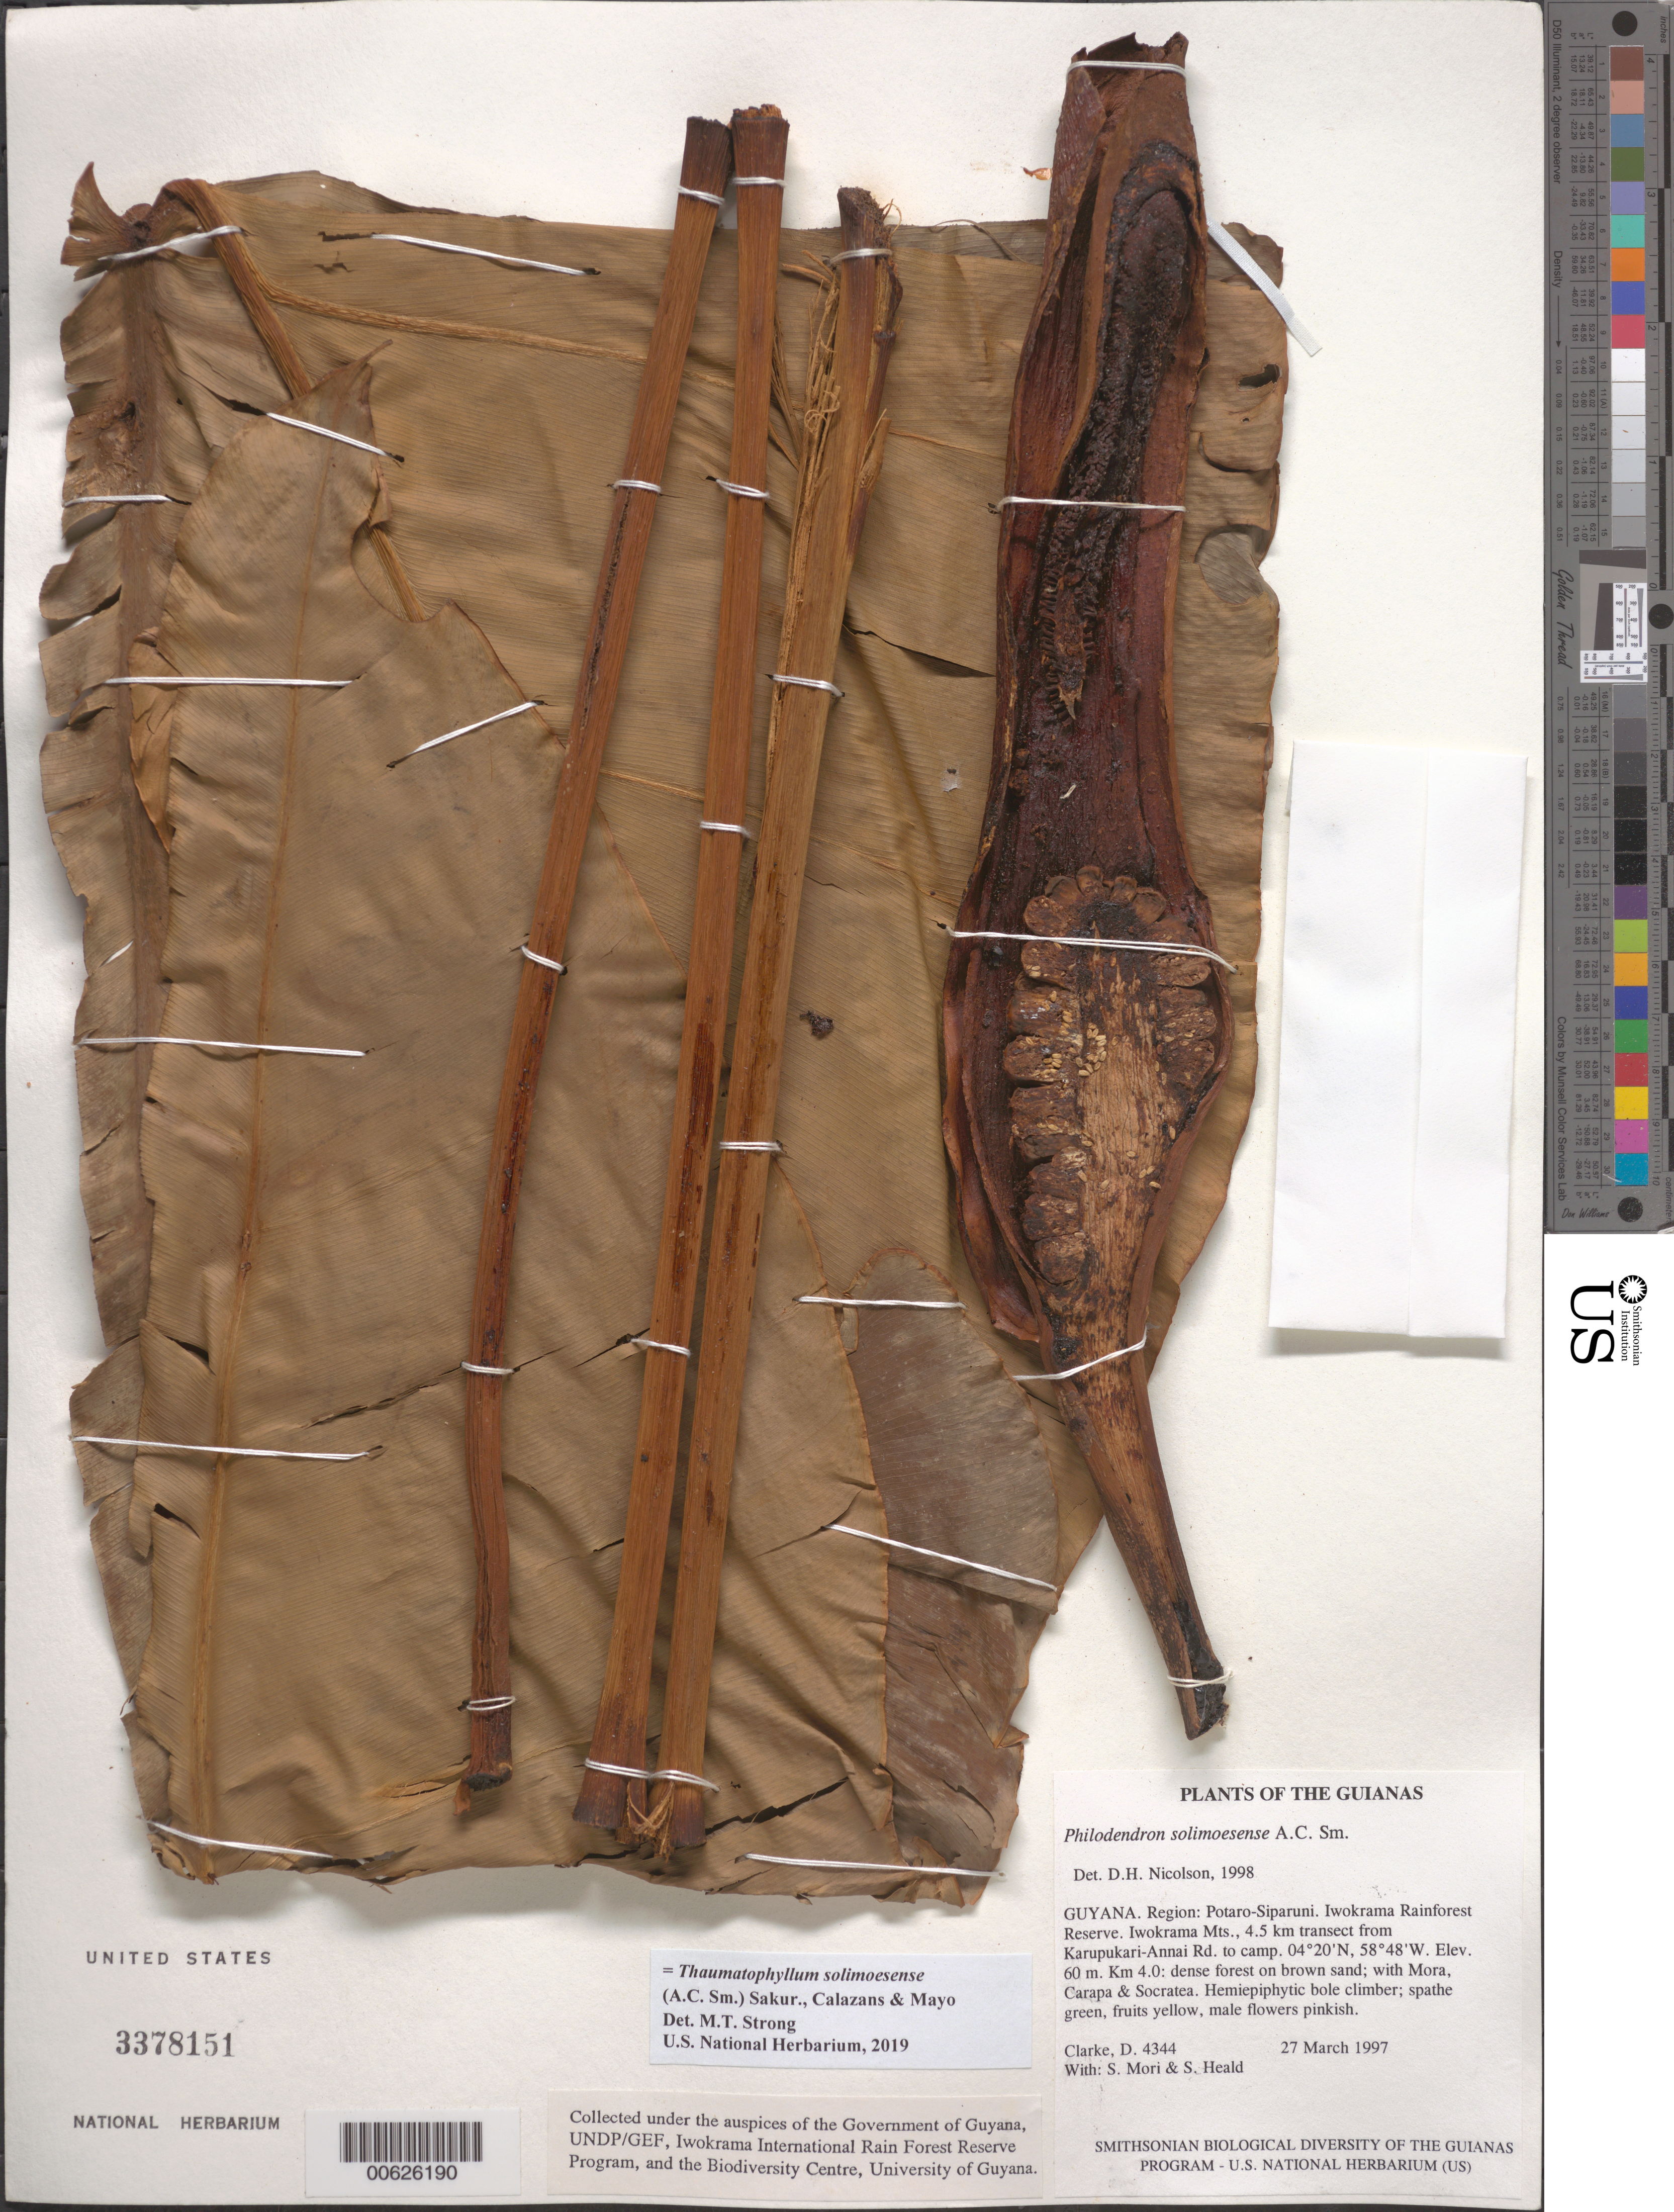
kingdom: Plantae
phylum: Tracheophyta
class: Liliopsida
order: Alismatales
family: Araceae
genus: Thaumatophyllum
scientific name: Thaumatophyllum solimoesense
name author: (A.C. Sm.) Sakur. et al.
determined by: Strong, Mark T., (BOT), Smithsonian Institution - National Museum of Natural History (UNITED STATES)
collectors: H. D. Clarke, S. Mori & S. Heald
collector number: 4344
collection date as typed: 27 March 1997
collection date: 1997-03-27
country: Guyana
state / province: Potaro-Siparuni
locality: Iwokrama Rainforest Reserve. Iwokrama Mts., 4.5 km transect from Karupukari-Annai Rd. to camp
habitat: Km 4.0: dense forest on brown sand; with Mora, Carapa & Socratea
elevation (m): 60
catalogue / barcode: US 3378151